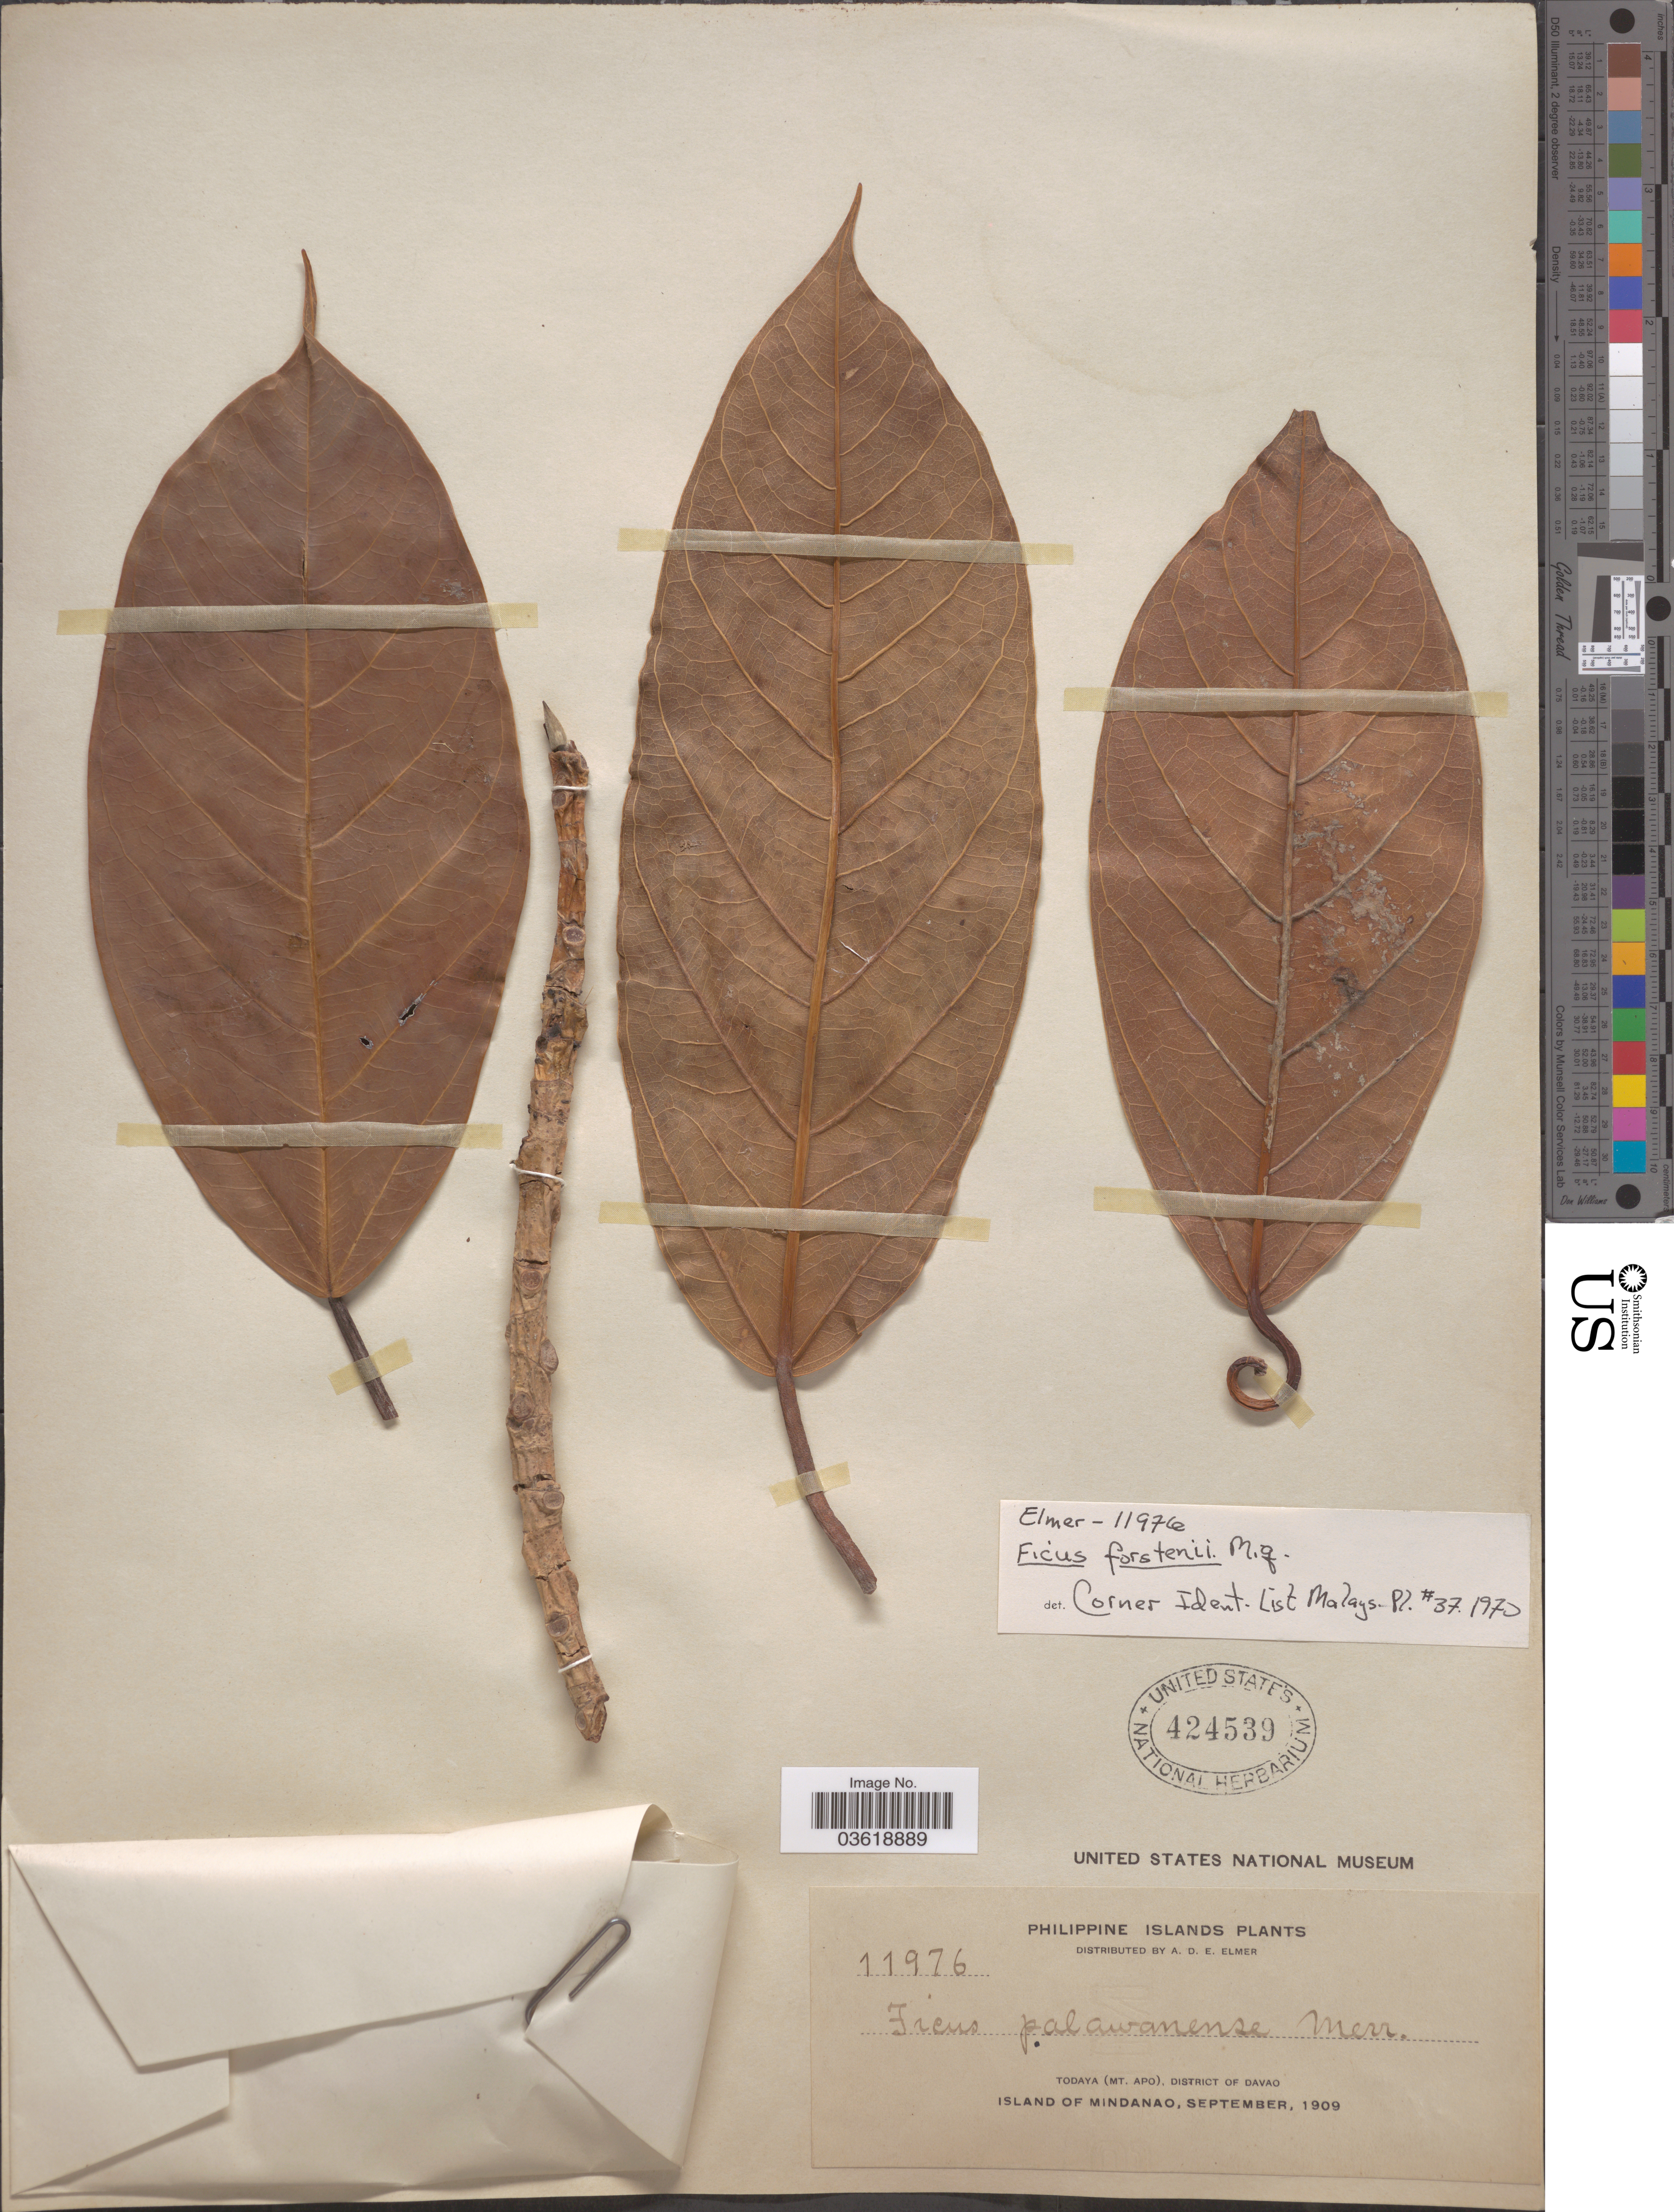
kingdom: Plantae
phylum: Tracheophyta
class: Magnoliopsida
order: Rosales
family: Moraceae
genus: Ficus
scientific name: Ficus forstenii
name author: Miq.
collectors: A. D. E. Elmer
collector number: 11976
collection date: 1909-09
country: Philippines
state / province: Davao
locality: Todaya (Mt. Apo), District of Davao. Island of Mindanao.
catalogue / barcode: US 424539